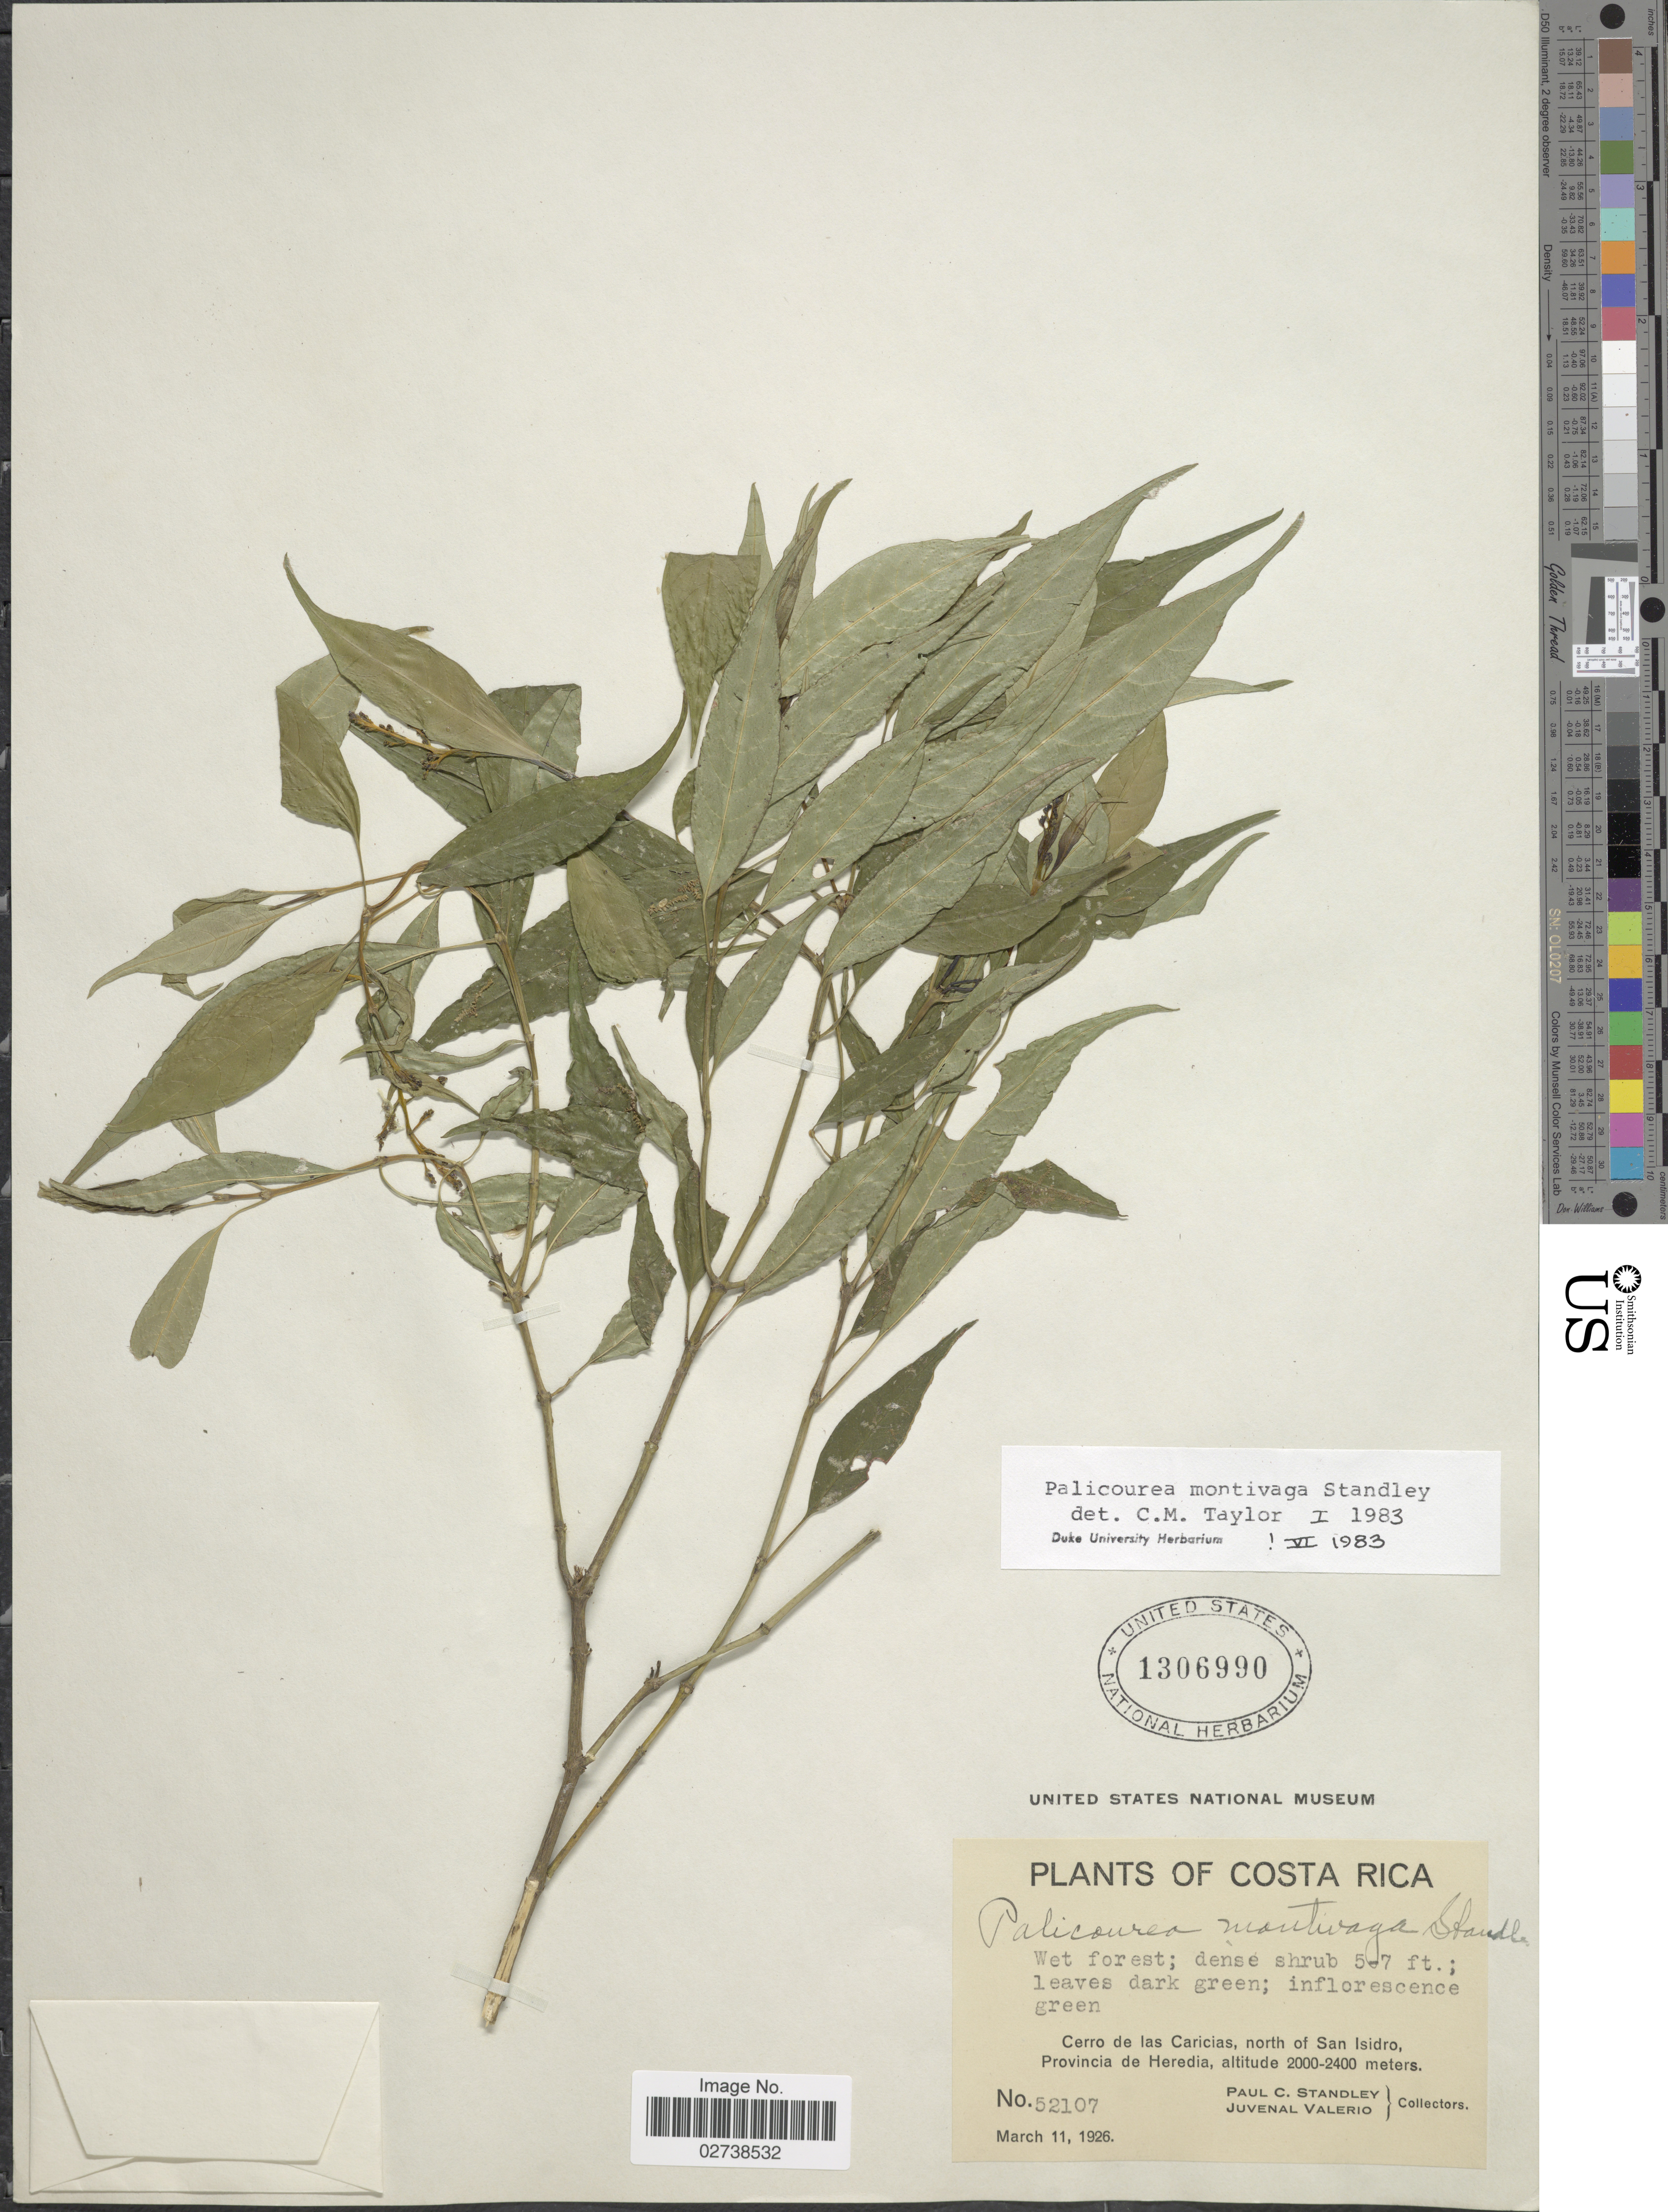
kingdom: Plantae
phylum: Tracheophyta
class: Magnoliopsida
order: Gentianales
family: Rubiaceae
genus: Palicourea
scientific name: Palicourea montivaga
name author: Standl.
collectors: P. C. Standley & J. Valerio R.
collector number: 52107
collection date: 1926-03-11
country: Costa Rica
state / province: Heredia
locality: Cerro de las Caricias, north of San Isidro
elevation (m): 2000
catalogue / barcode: US 1306990